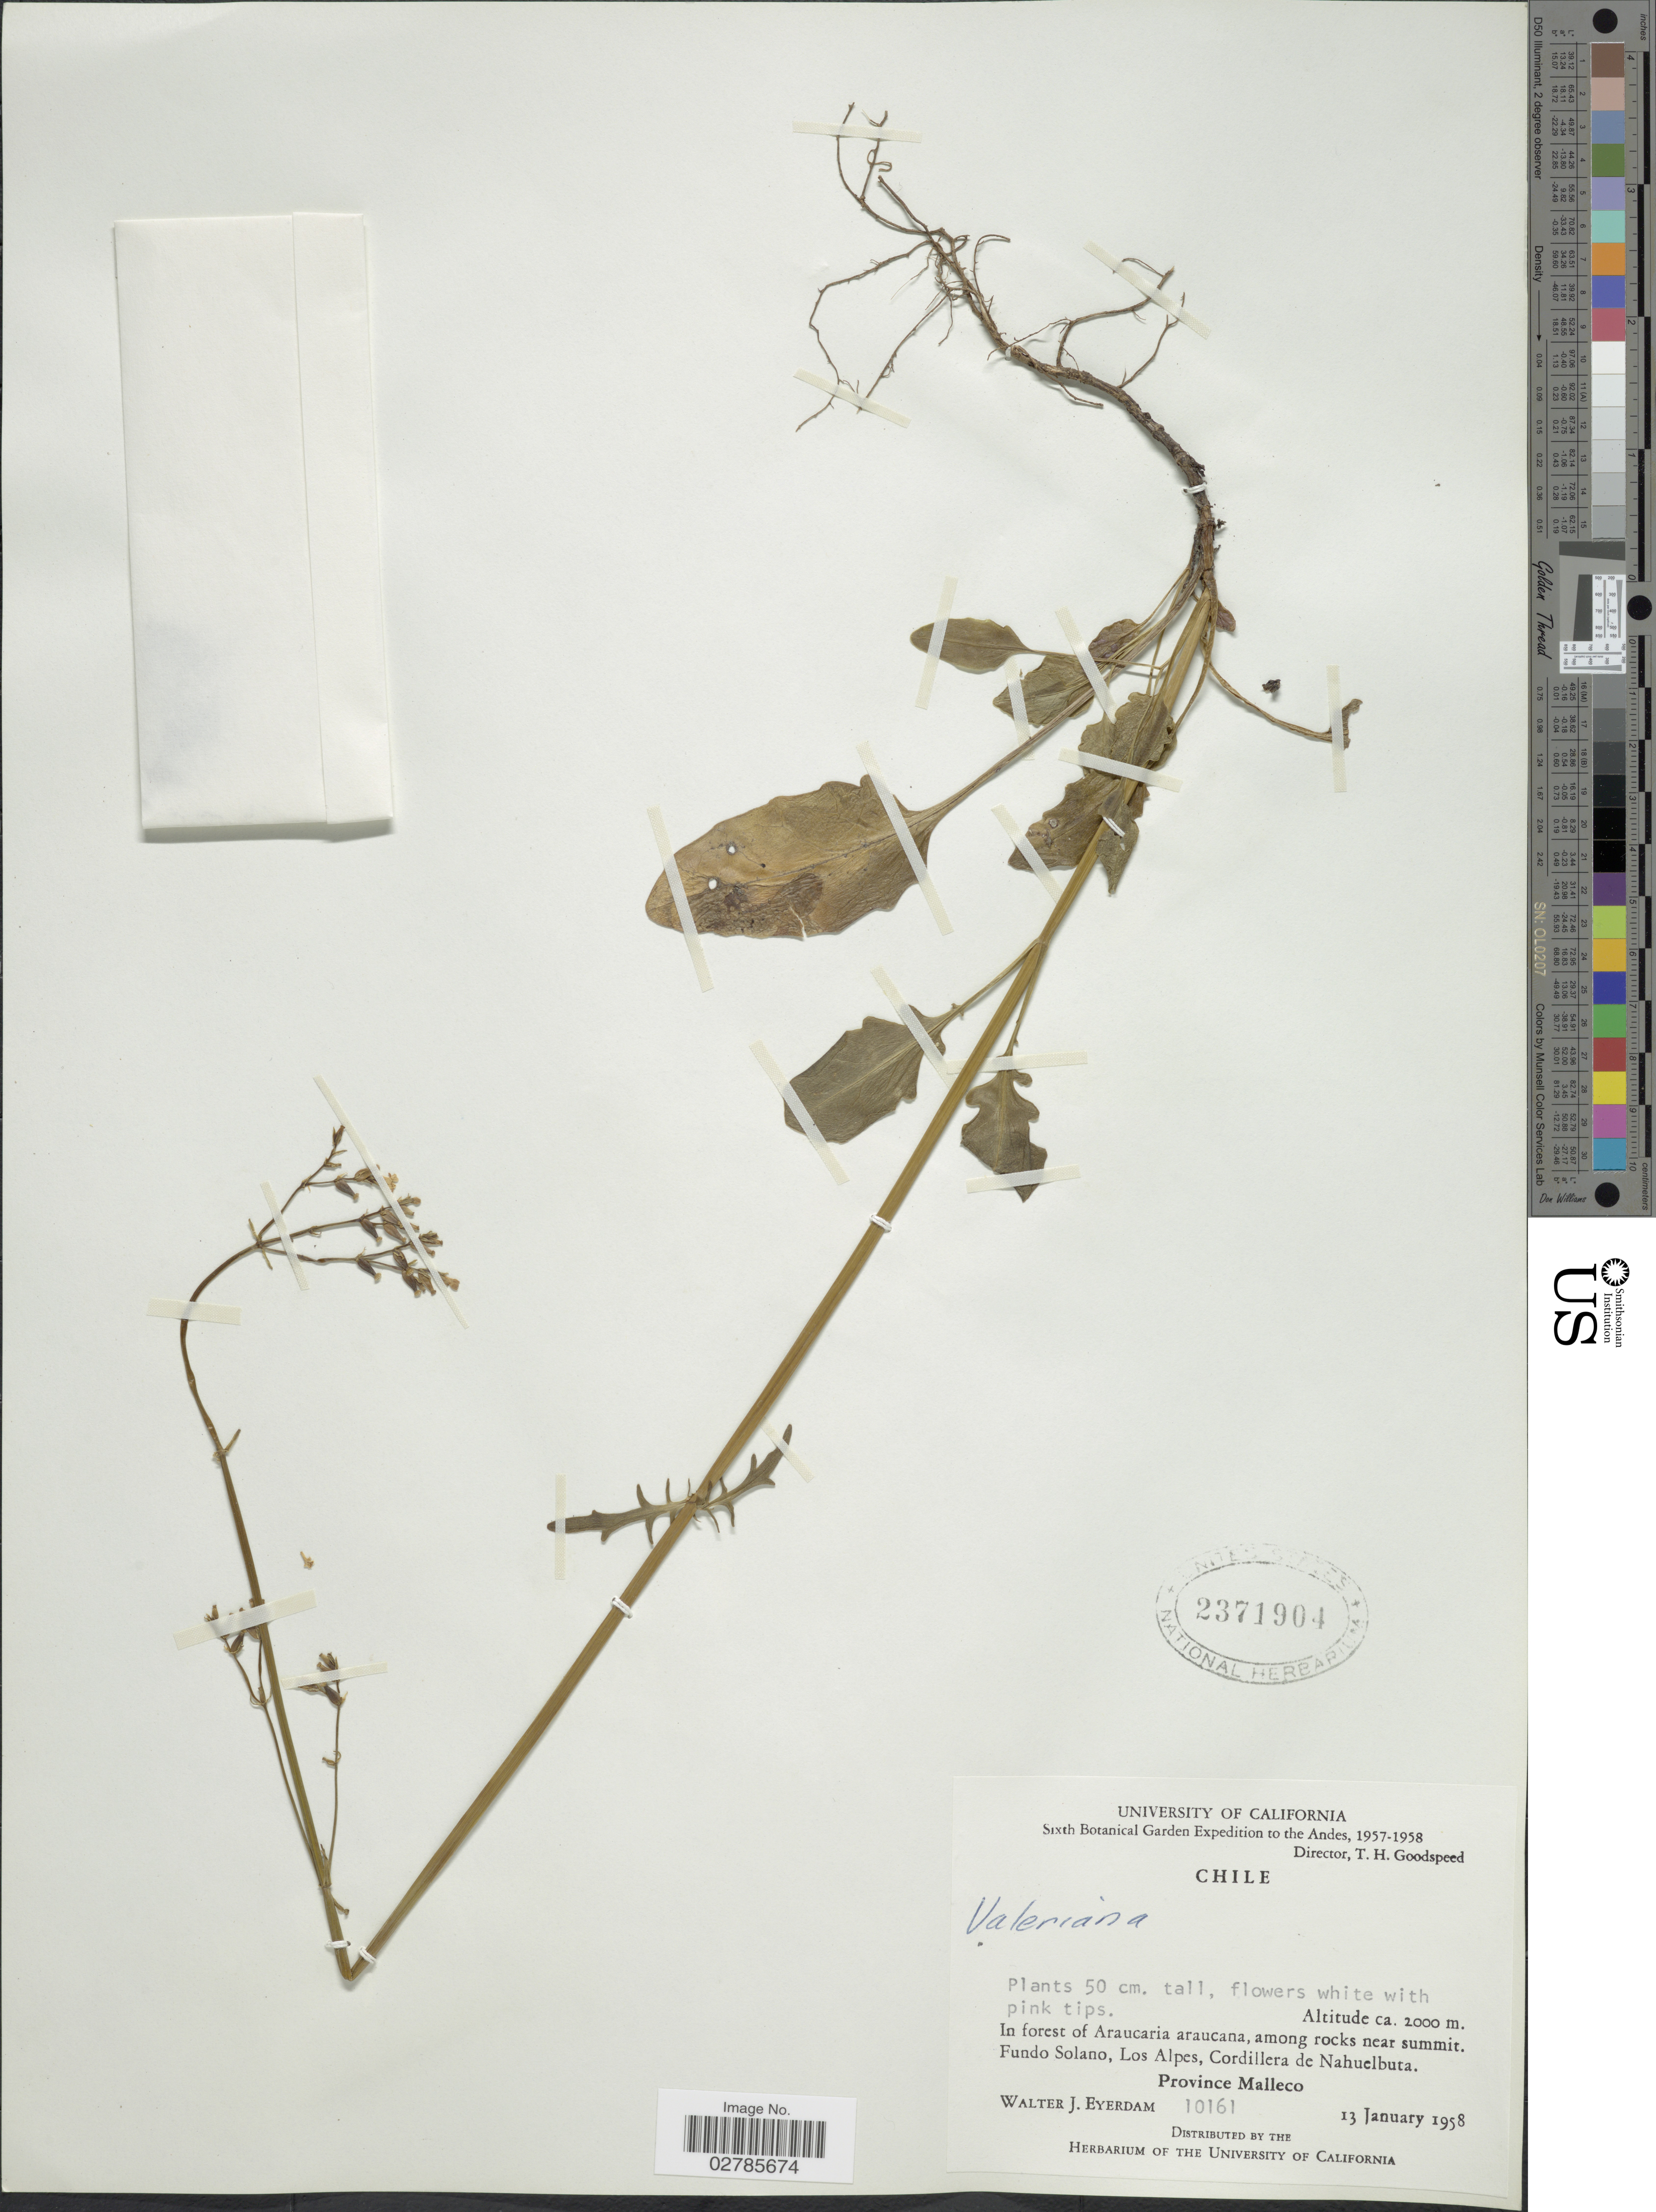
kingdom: Plantae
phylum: Tracheophyta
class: Magnoliopsida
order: Dipsacales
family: Caprifoliaceae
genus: Valeriana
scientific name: Valeriana sp.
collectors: W. J. Eyerdam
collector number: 10161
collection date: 1958-01-13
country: Chile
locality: The Andes, In forest of Araucaria araucana, among rocks near summit. Fundo Solano, Los Alpes, Cordillera de Nahuelbuta, Province Malleco.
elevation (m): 2000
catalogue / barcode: US 2371904